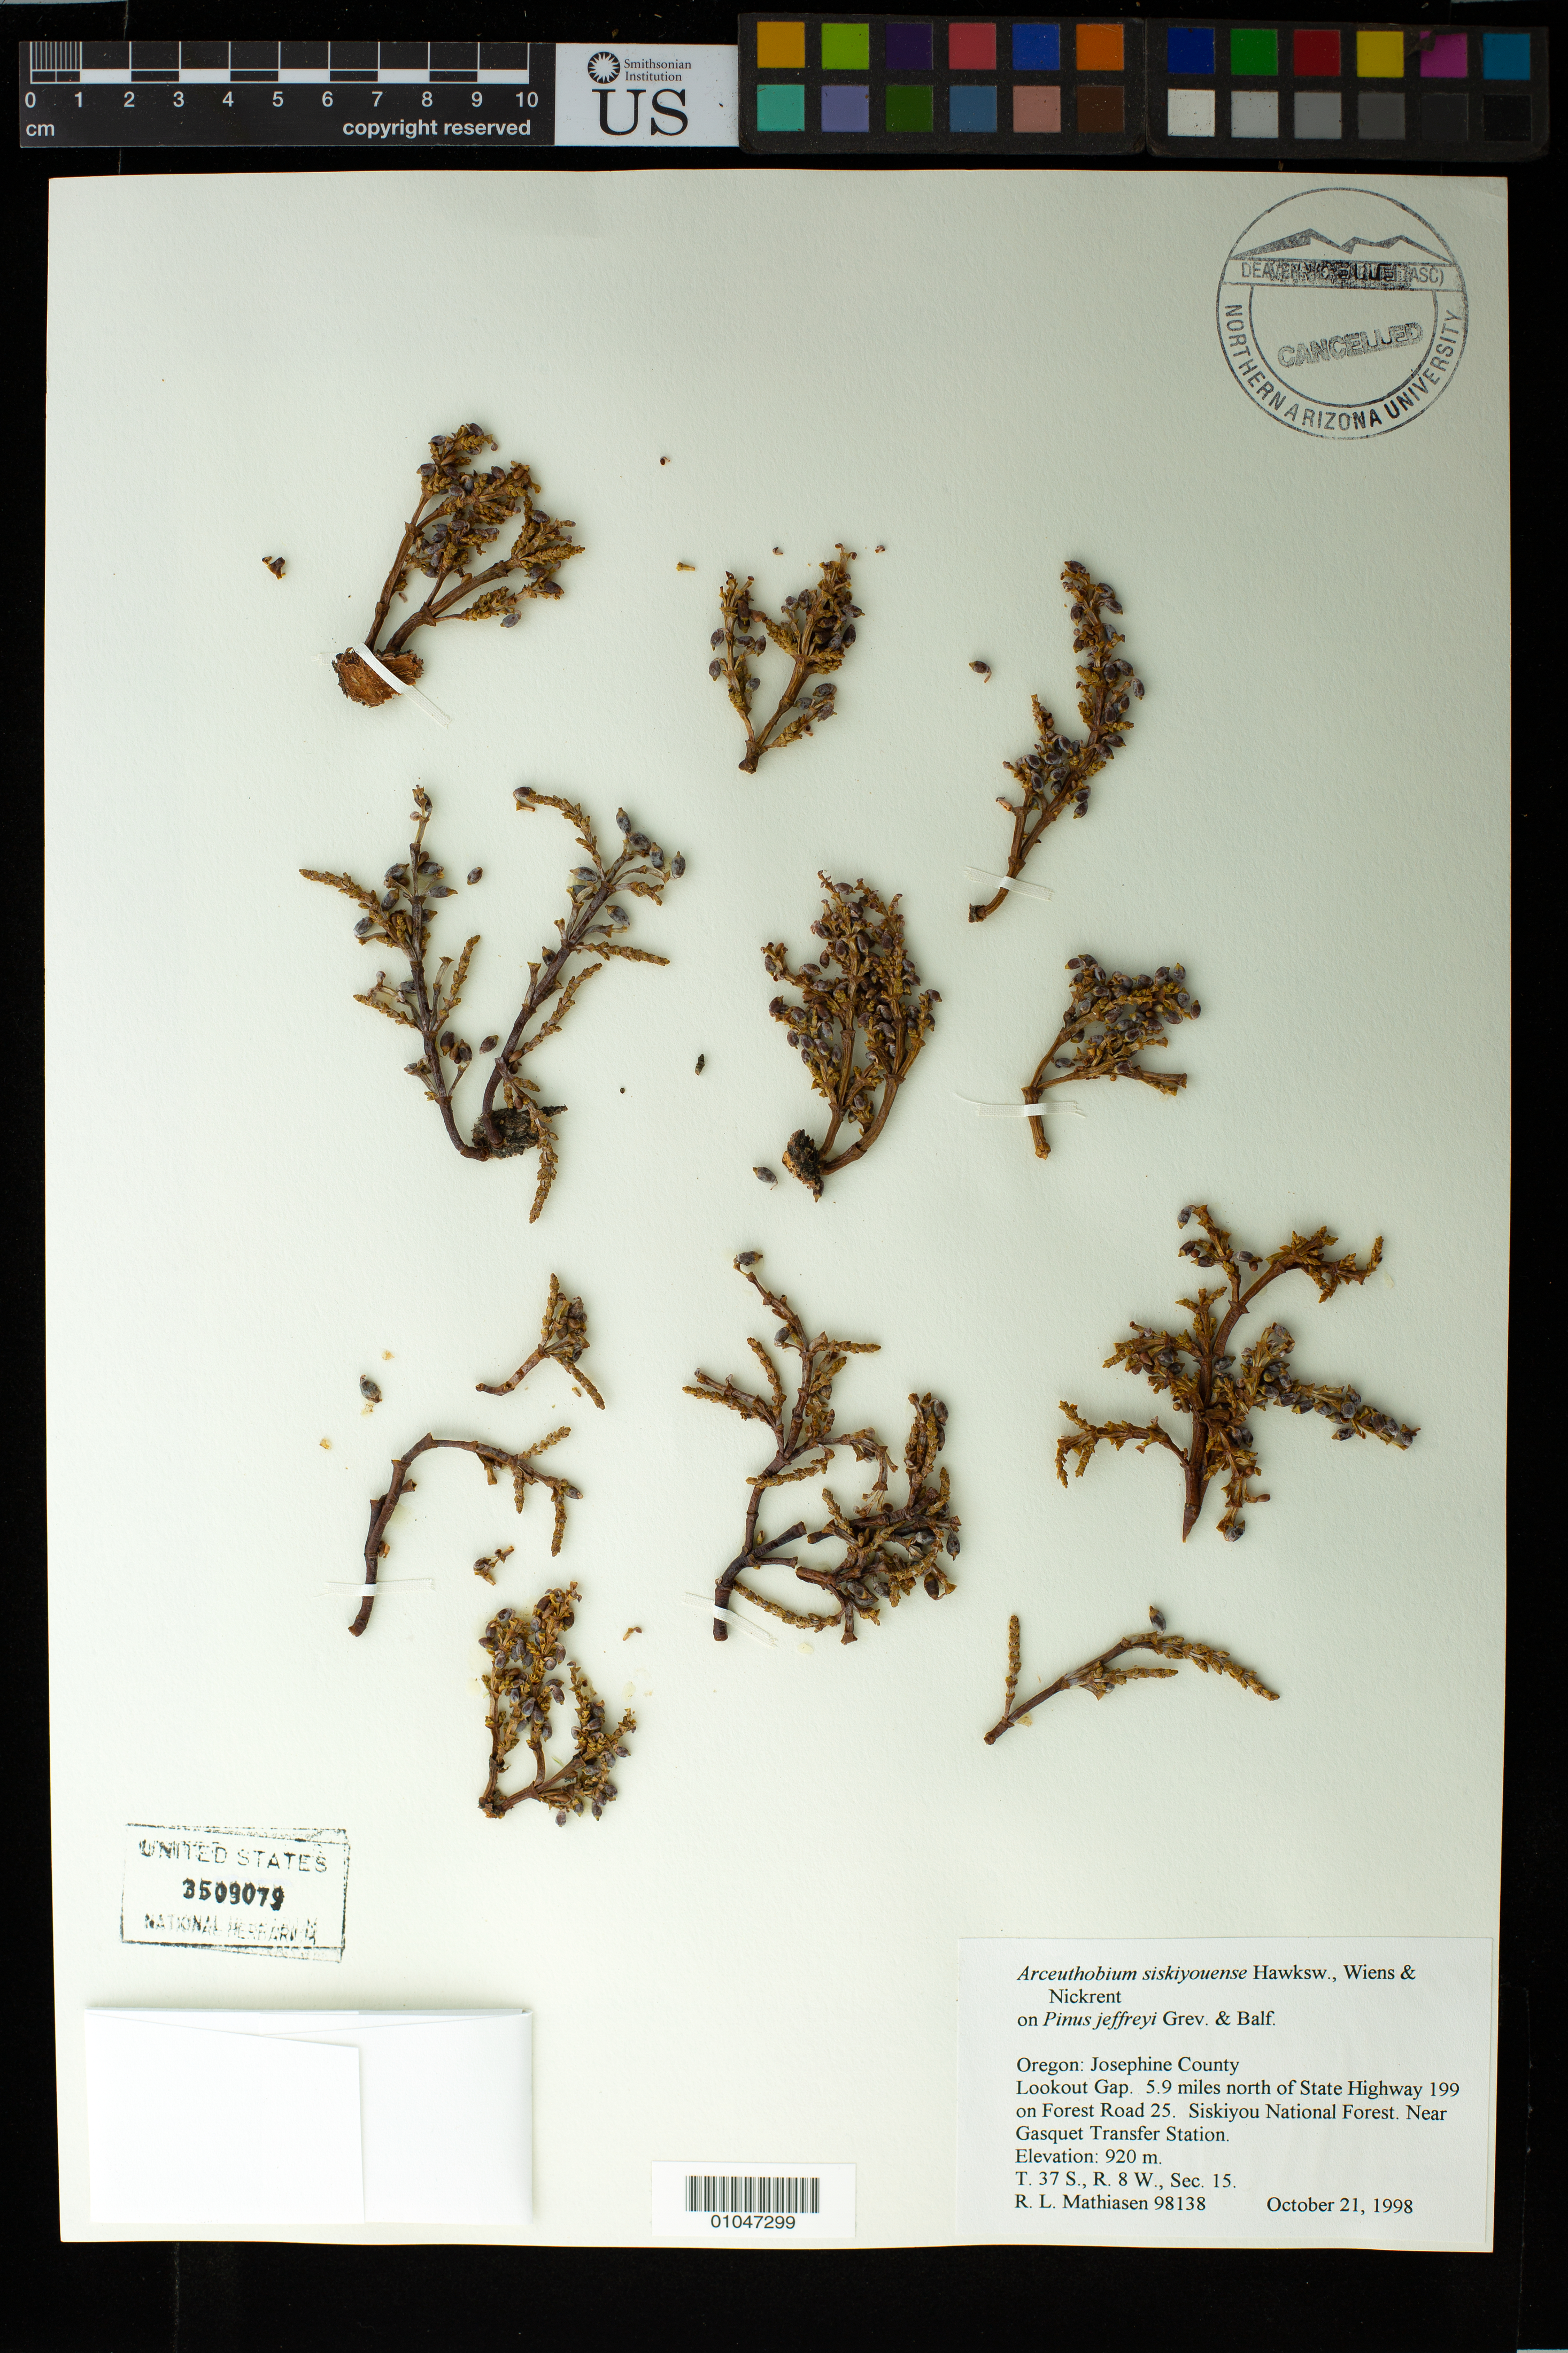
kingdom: Plantae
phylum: Tracheophyta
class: Magnoliopsida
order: Santalales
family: Viscaceae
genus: Arceuthobium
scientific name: Arceuthobium siskiyouense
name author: Hawksw. et al.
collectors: R. Mathiasen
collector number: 98138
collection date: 1998-10-21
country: United States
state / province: Oregon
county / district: Josephine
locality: Lookout Gap, 5.9 miles north of State Highway 199 on Forest Road 25, Siskiyou National Forest, near Gasquet Transfer Station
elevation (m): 920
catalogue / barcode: US 3509079